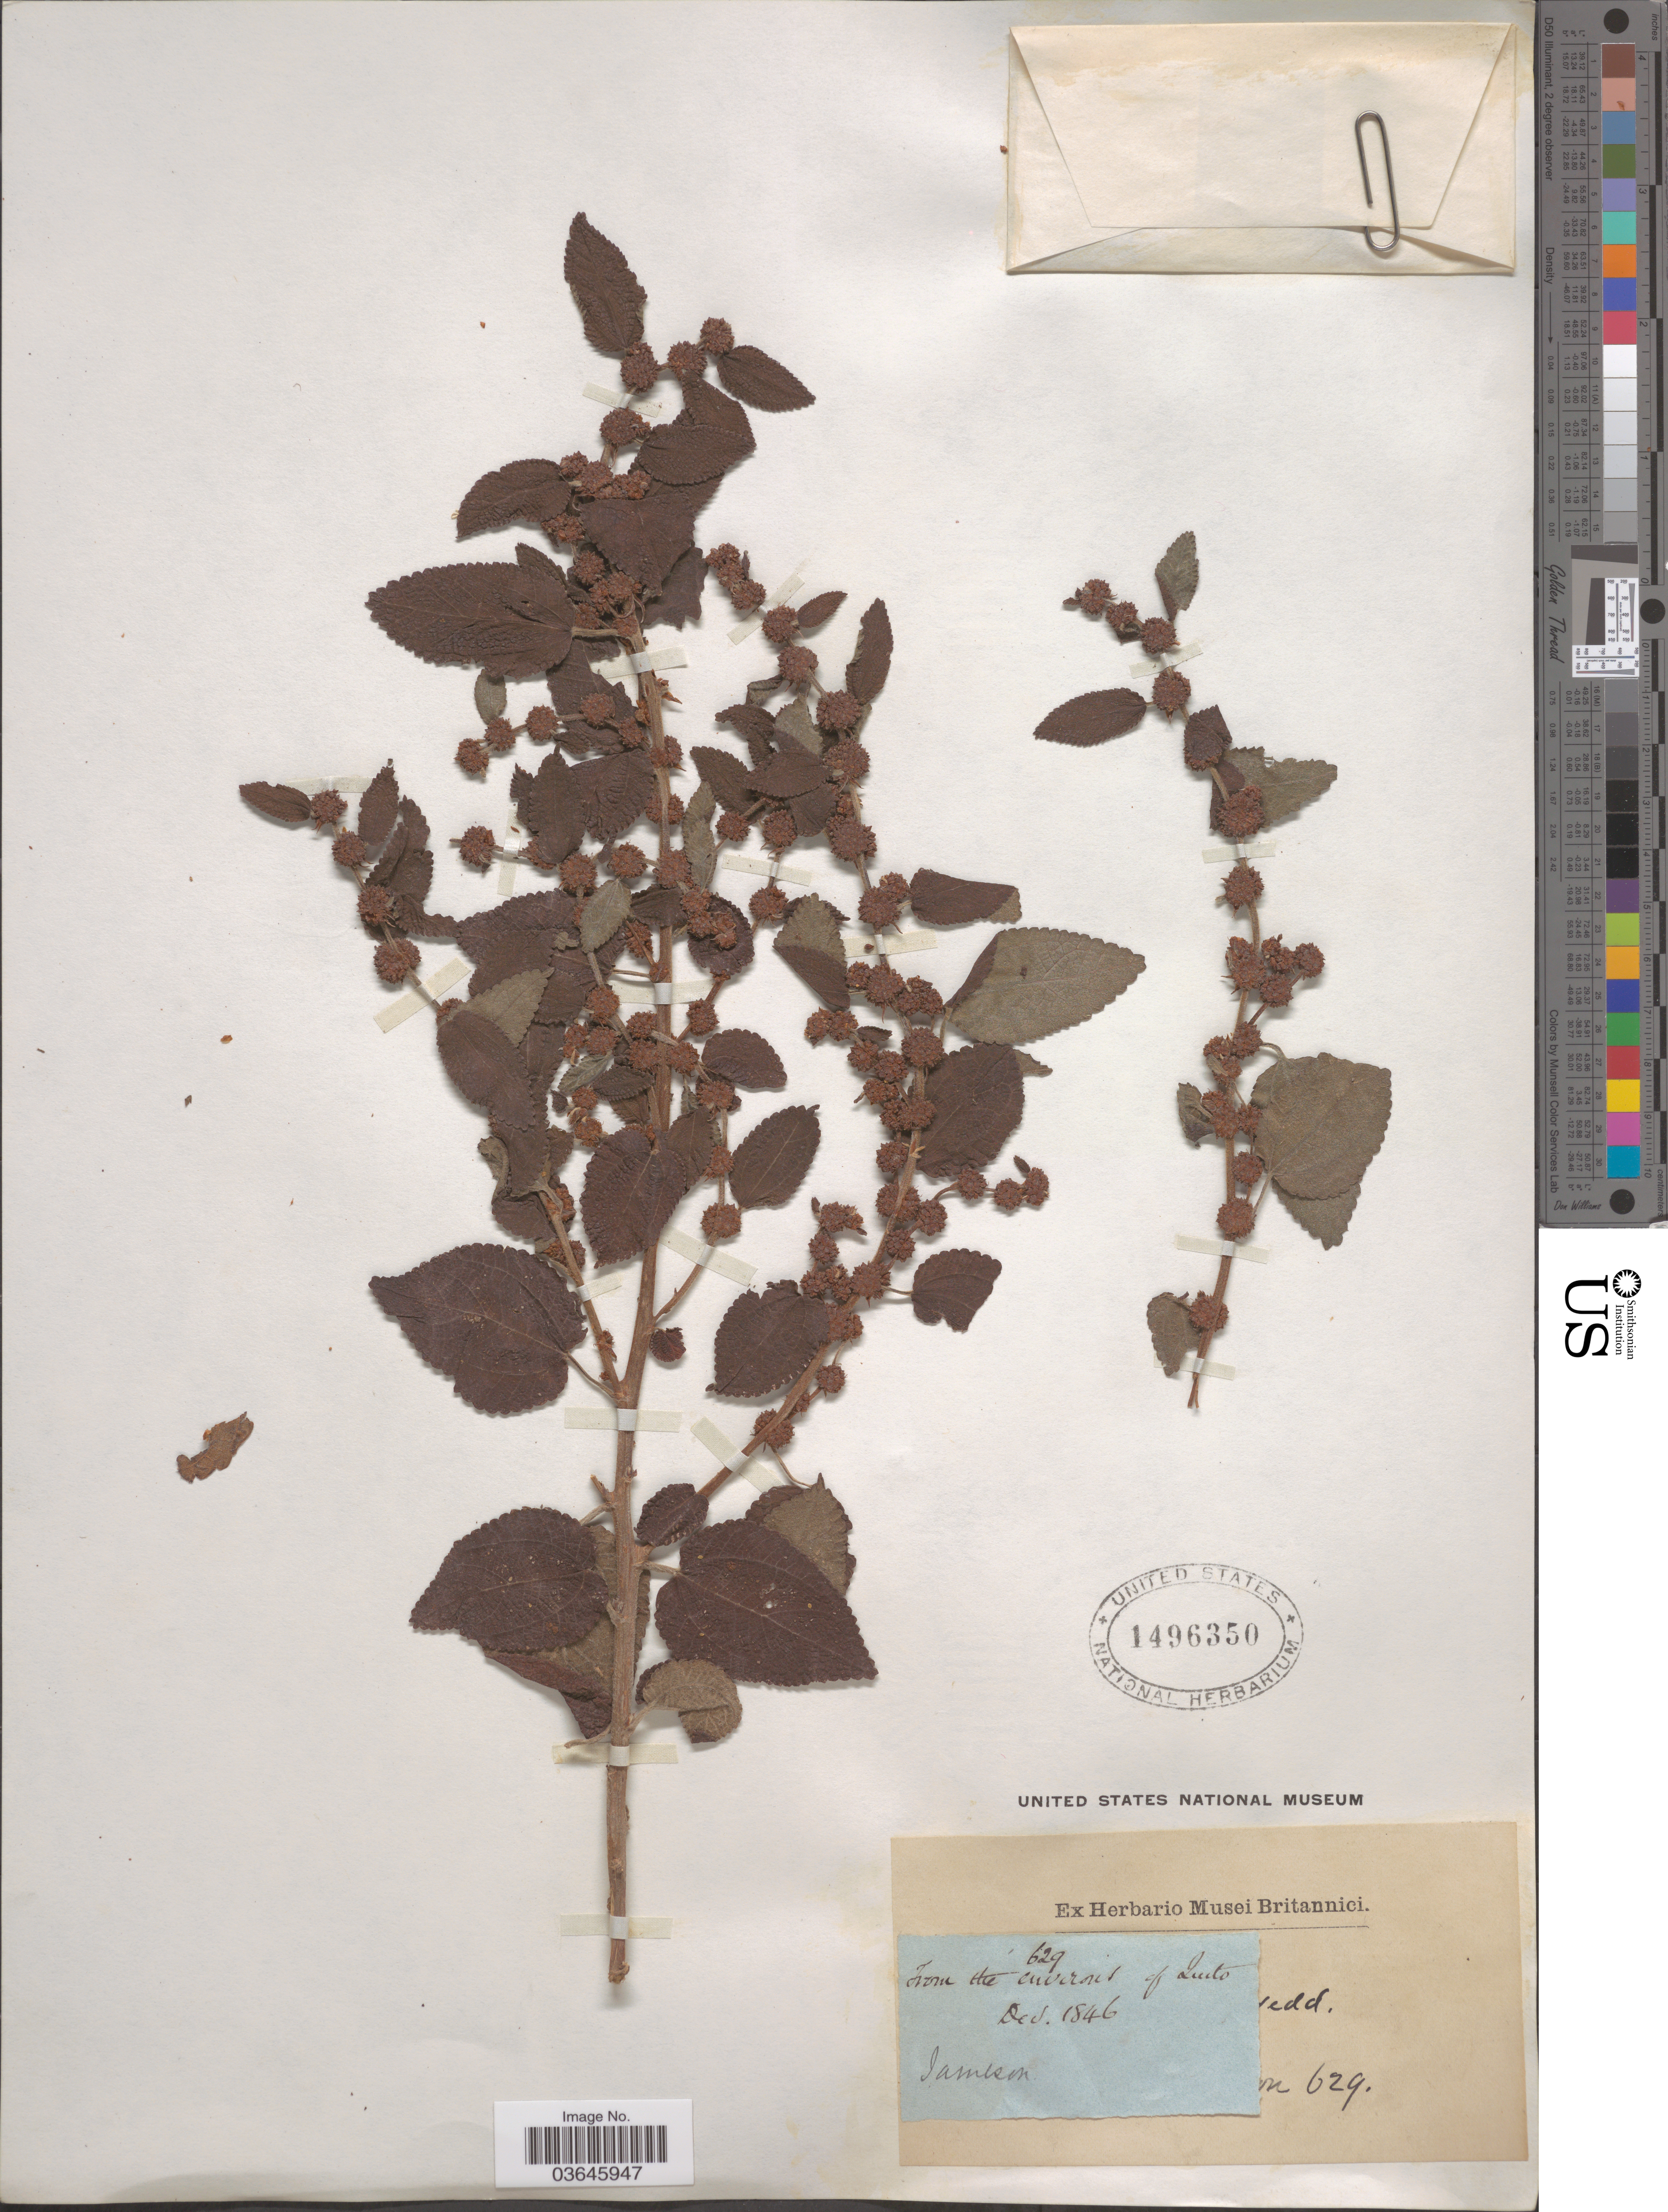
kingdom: Plantae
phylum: Tracheophyta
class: Magnoliopsida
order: Rosales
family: Urticaceae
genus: Phenax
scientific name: Phenax rugosus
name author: (Poir.) Wedd.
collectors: -- Jameson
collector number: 629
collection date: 1846-12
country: Ecuador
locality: Environs of Quito.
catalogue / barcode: US 1496350